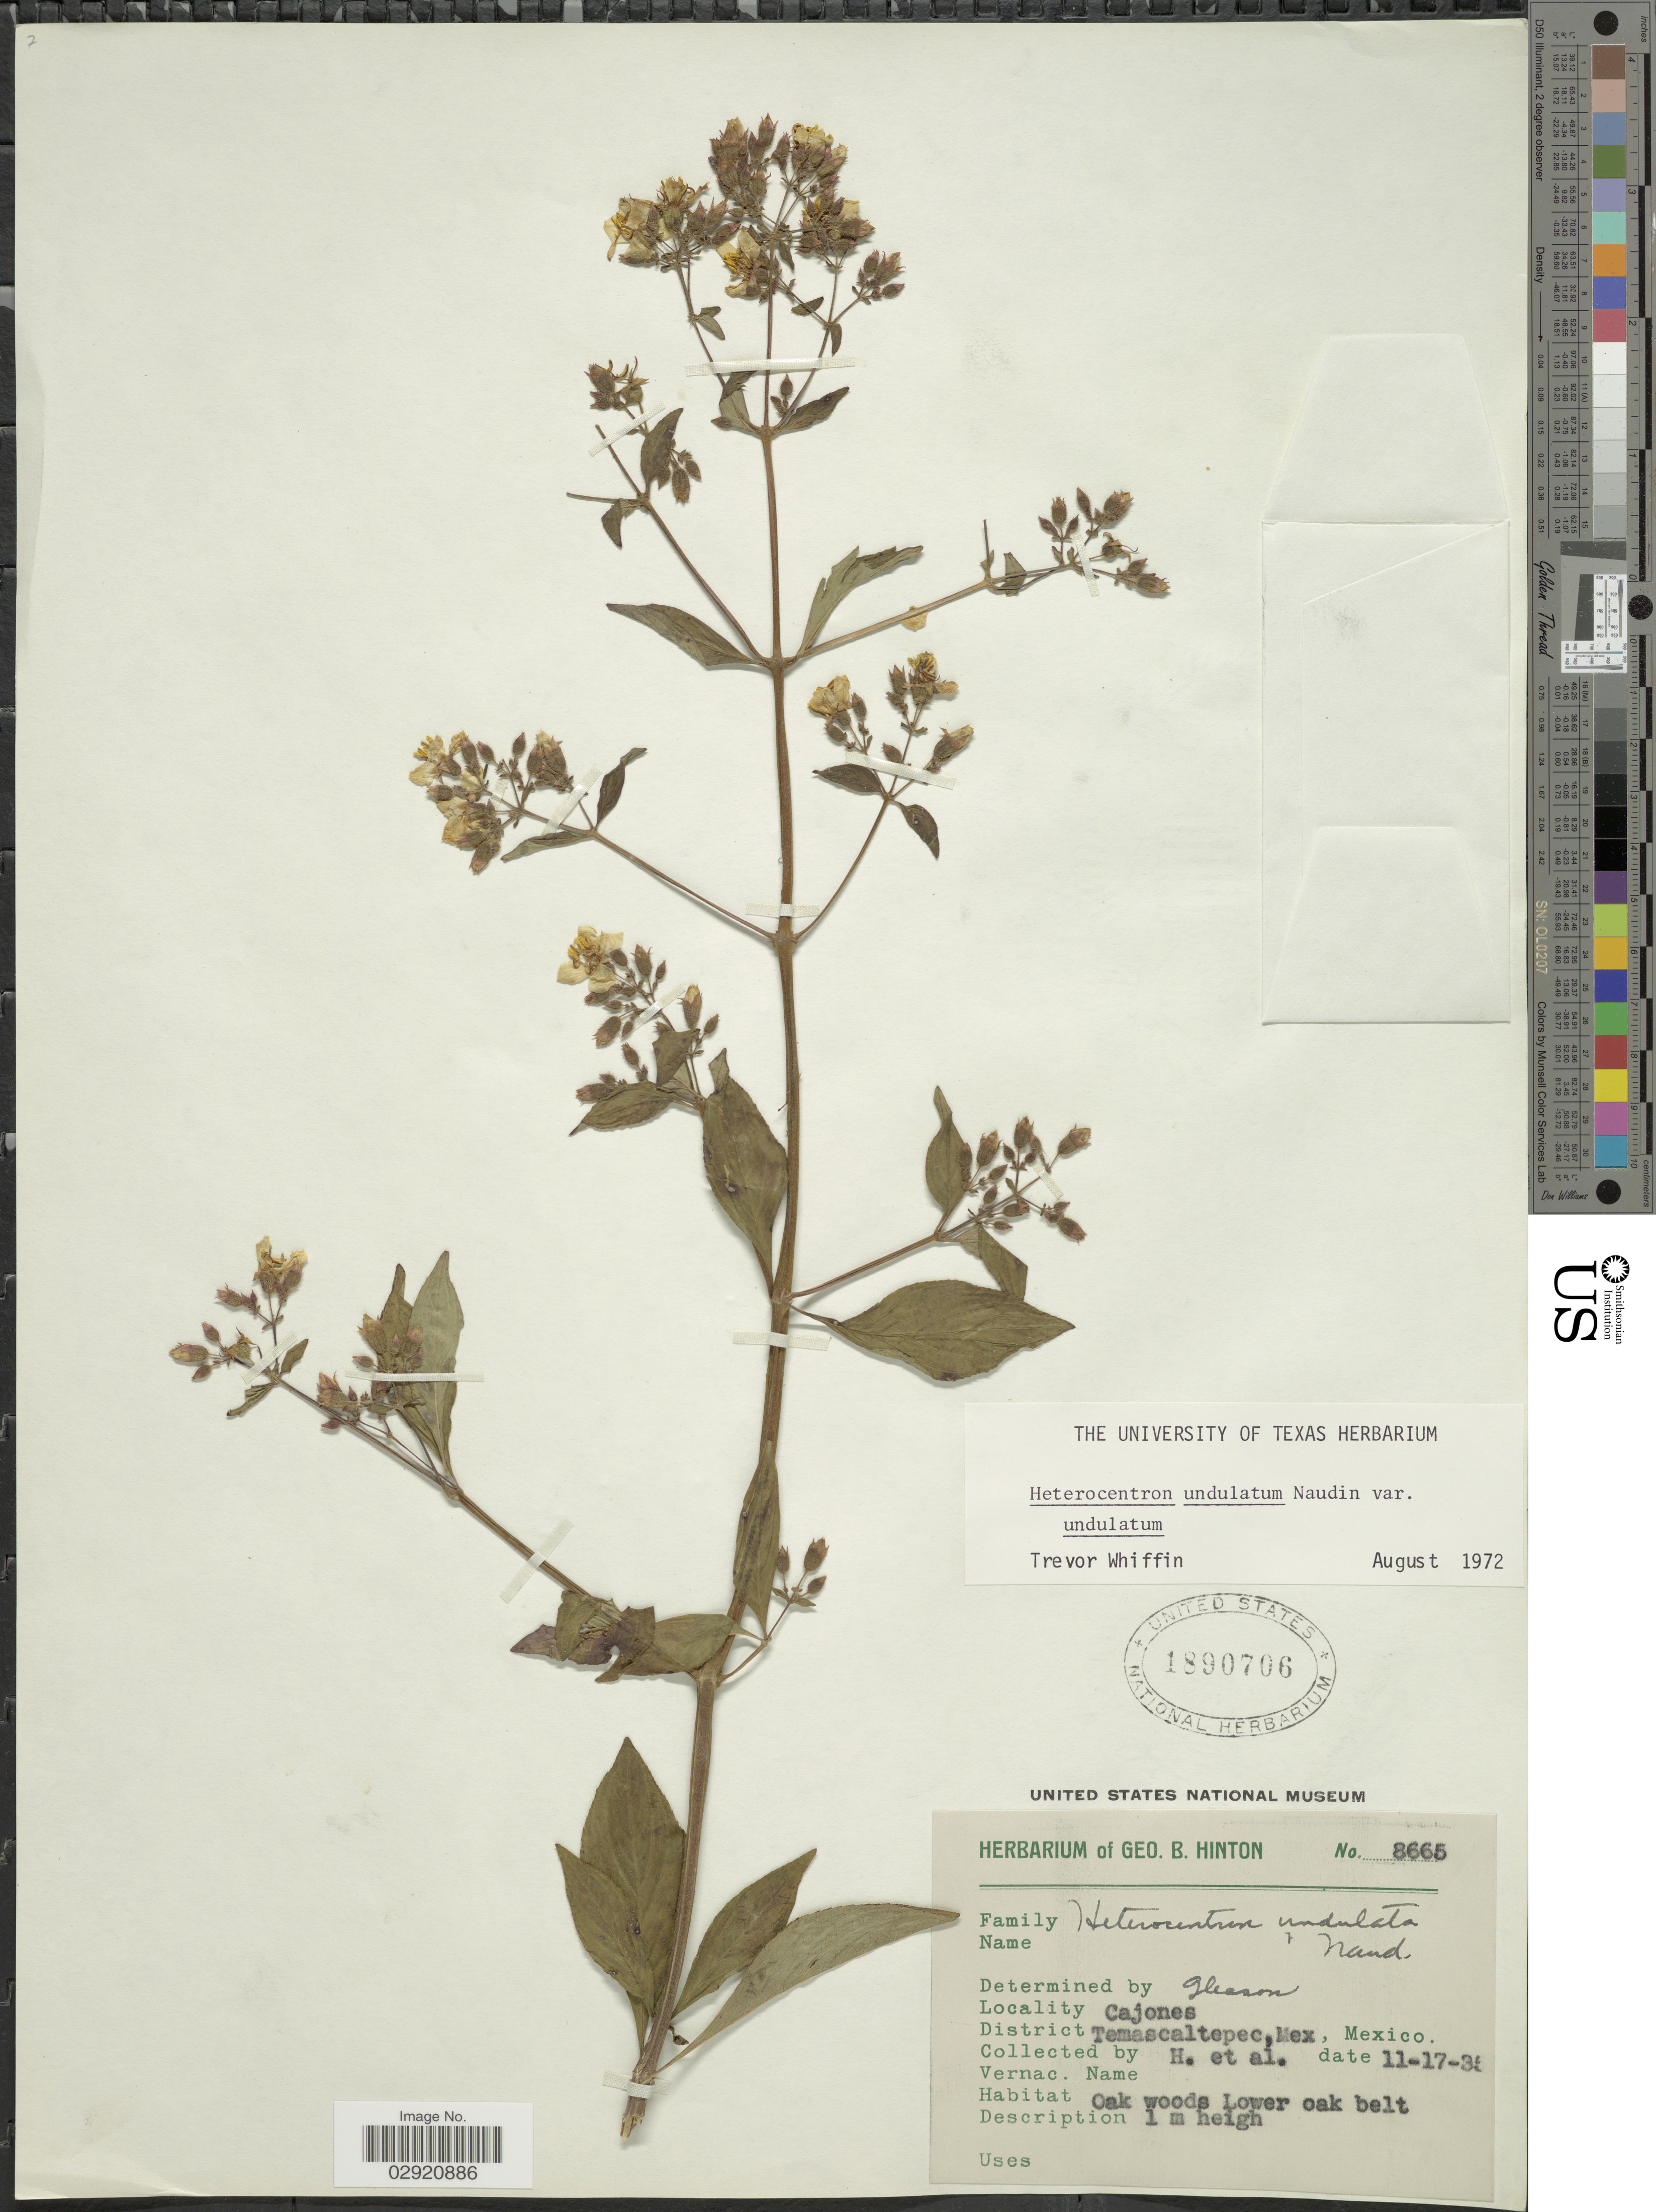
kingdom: Plantae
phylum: Tracheophyta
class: Magnoliopsida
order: Myrtales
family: Melastomataceae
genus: Heterocentron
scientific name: Heterocentron undulatum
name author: Naudin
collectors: G. B. Hinton & et al.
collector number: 8665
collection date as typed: Transcribed d/m/y: 17/11/35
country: Mexico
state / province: México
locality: Cajones. District Temascaltepec, Mex.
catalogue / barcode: US 1890706